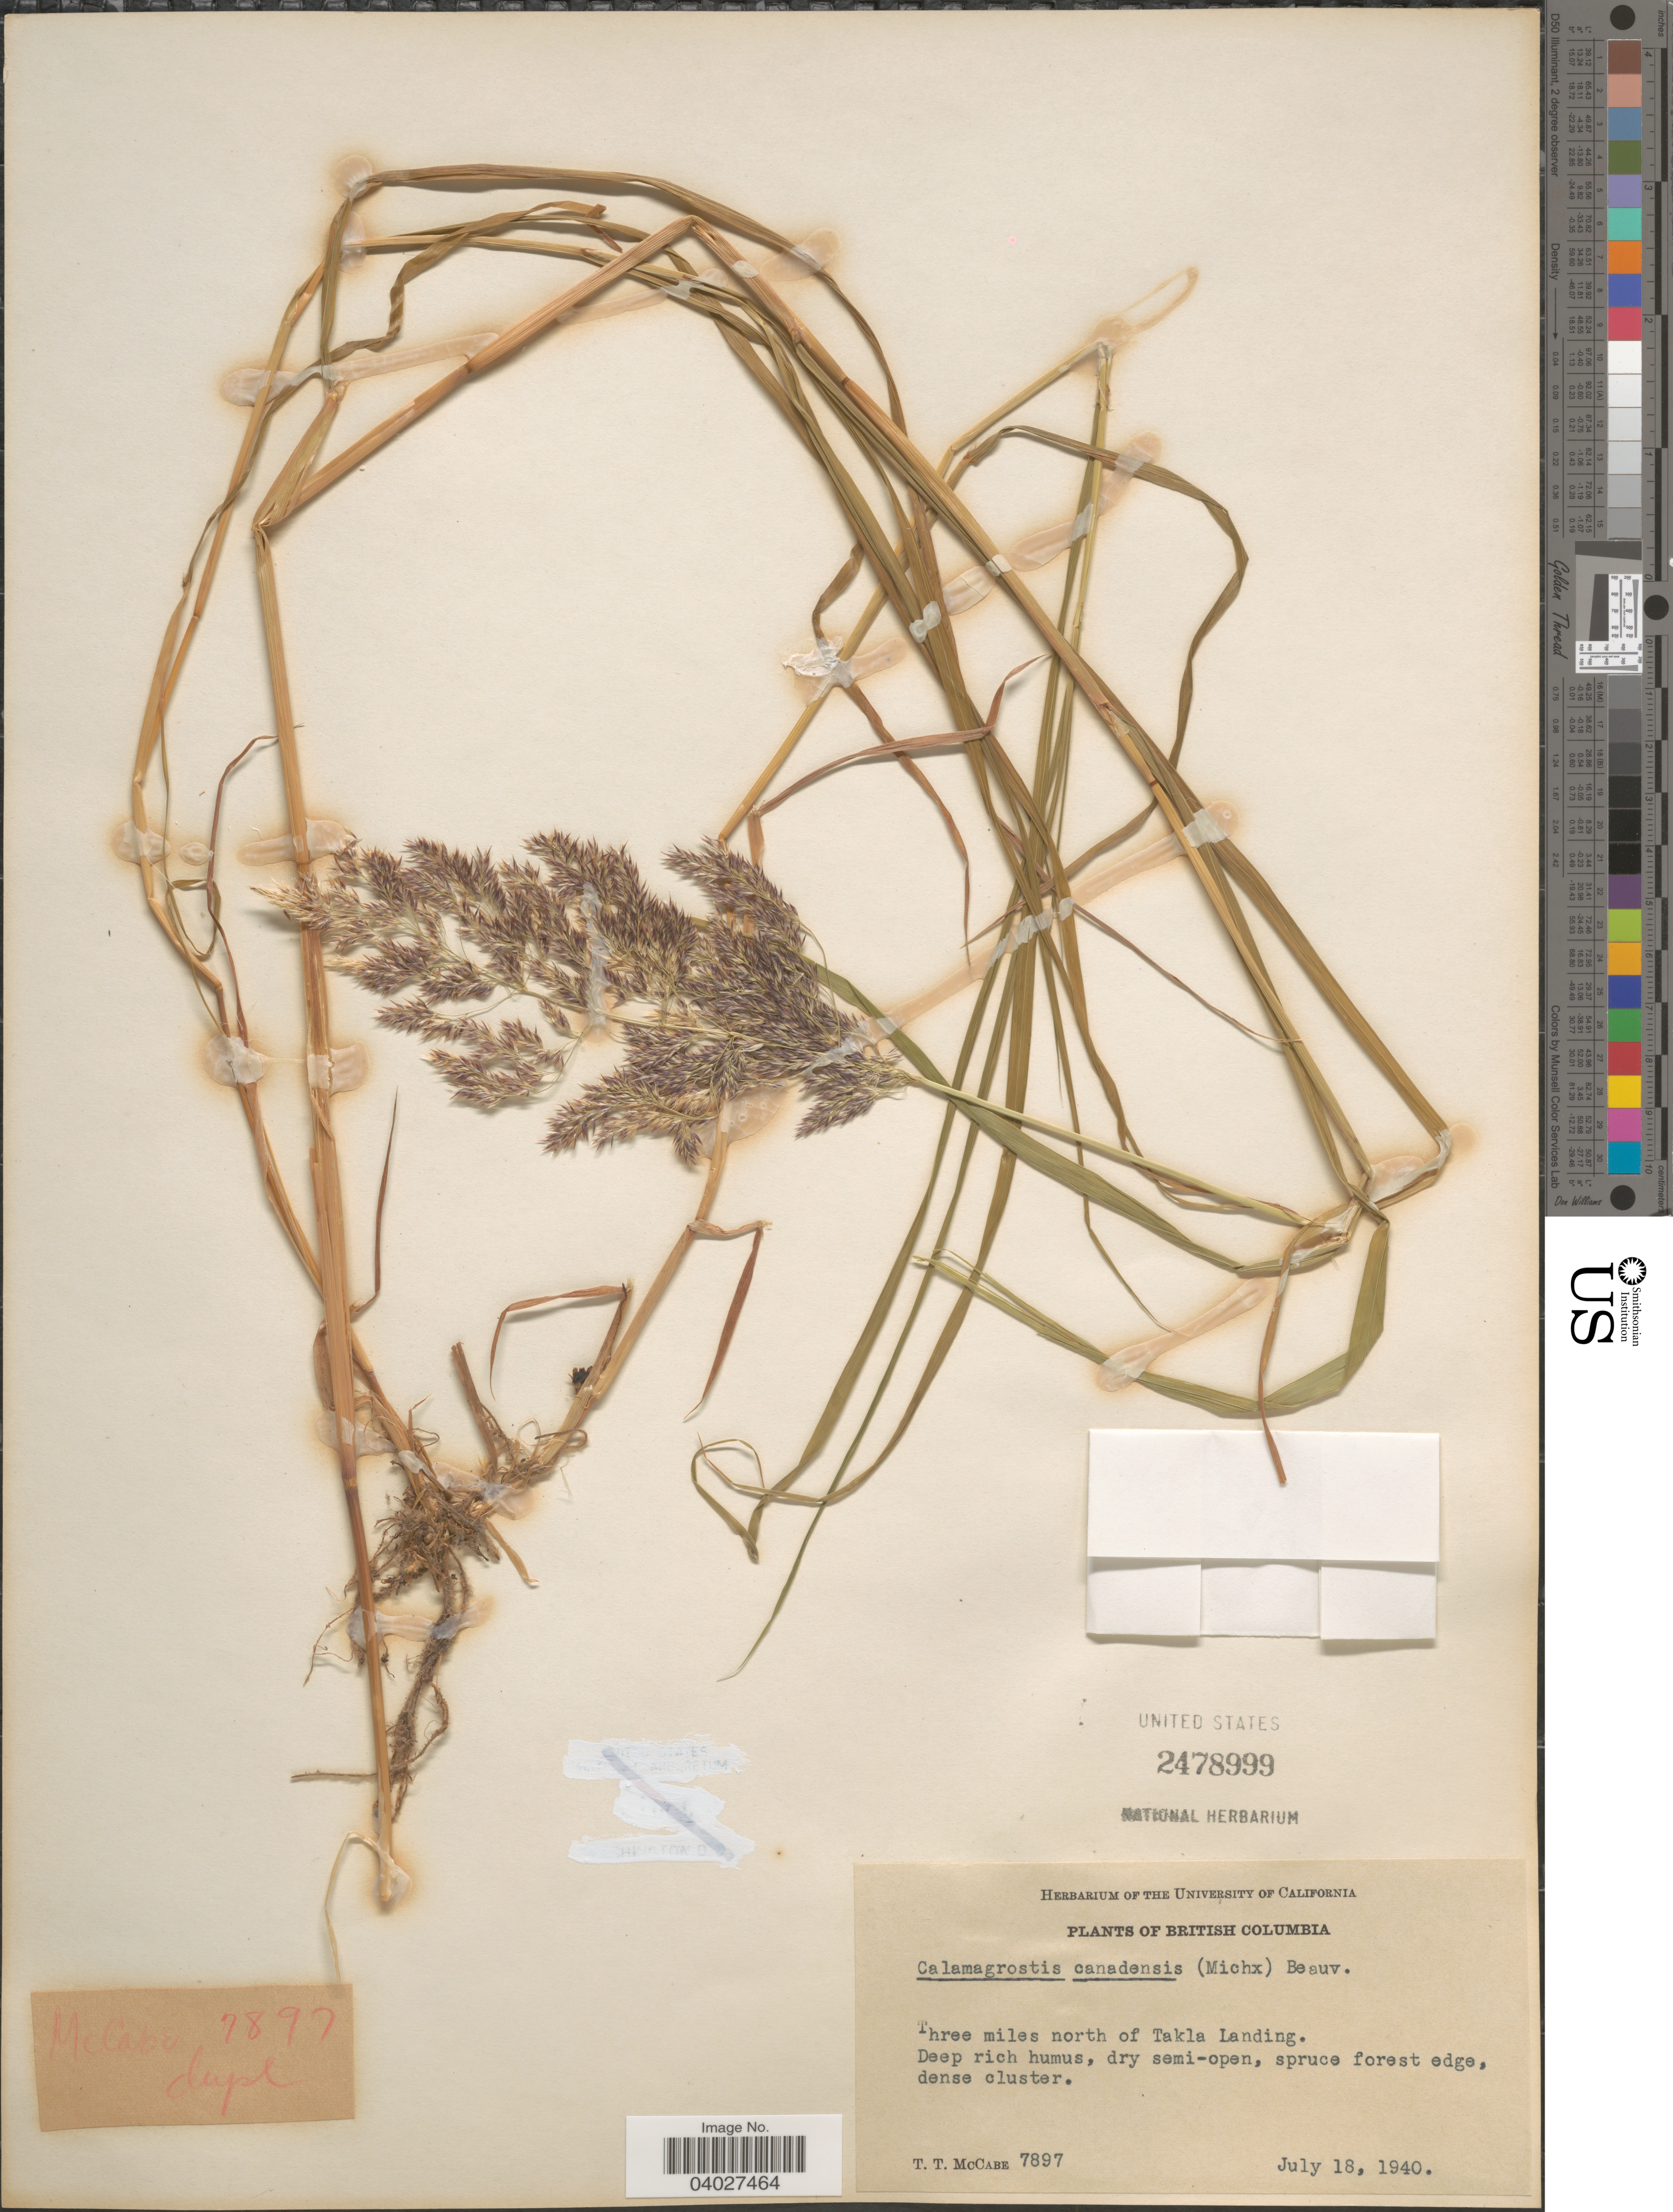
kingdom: Plantae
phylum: Tracheophyta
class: Liliopsida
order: Poales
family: Poaceae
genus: Calamagrostis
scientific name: Calamagrostis canadensis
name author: (Michx.) P. Beauv.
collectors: T. McCabe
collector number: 7897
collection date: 1940-07-18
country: Canada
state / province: British Columbia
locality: Three miles north of Takla Landing.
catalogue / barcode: US 2478999